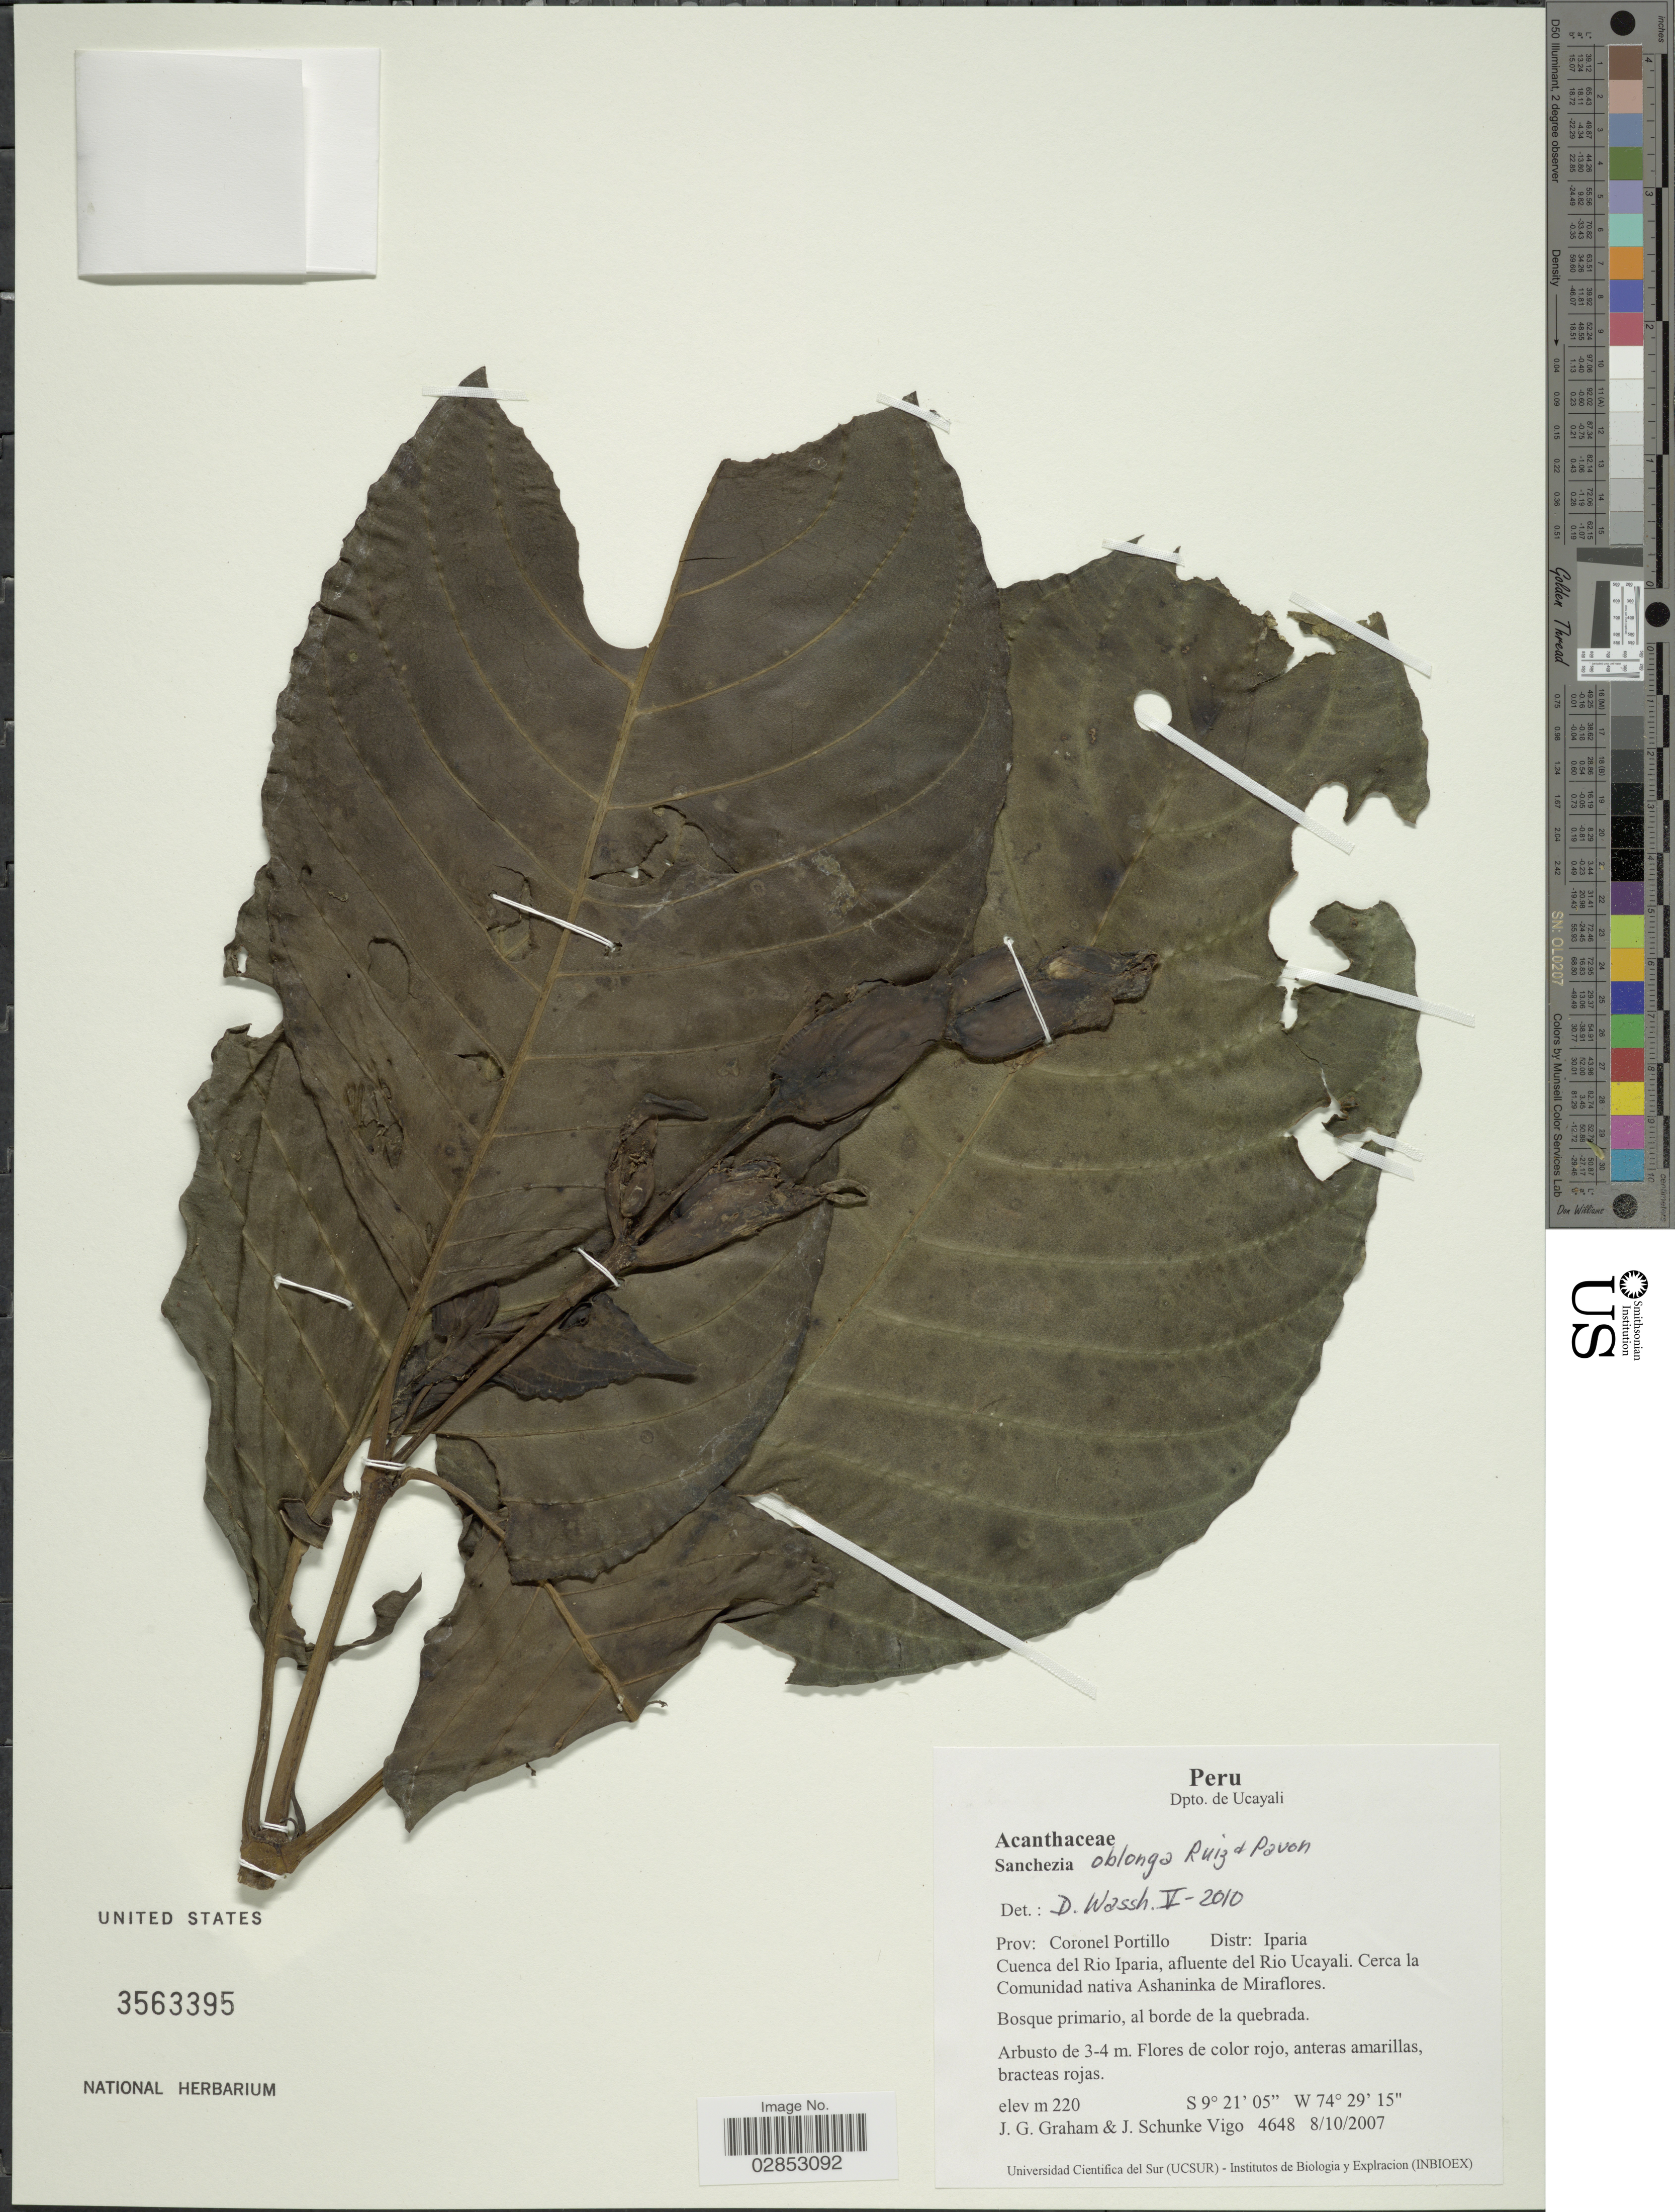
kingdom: Plantae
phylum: Tracheophyta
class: Magnoliopsida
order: Lamiales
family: Acanthaceae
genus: Sanchezia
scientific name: Sanchezia rubriflora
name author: Leonard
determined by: Azevedo, Igor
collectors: J. Graham & J. Schunke Vigo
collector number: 4648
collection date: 2007-10-08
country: Peru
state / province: Ucayali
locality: Dpto. Ucayali, Prov: Coronel Portillo, Distr: Iparia, Cuenca del Rio Iparia, afluente del Rio Ucayali. Cerca la Comunidad nativa Ashaninka de Miraflores.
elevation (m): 220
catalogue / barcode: US 3563395